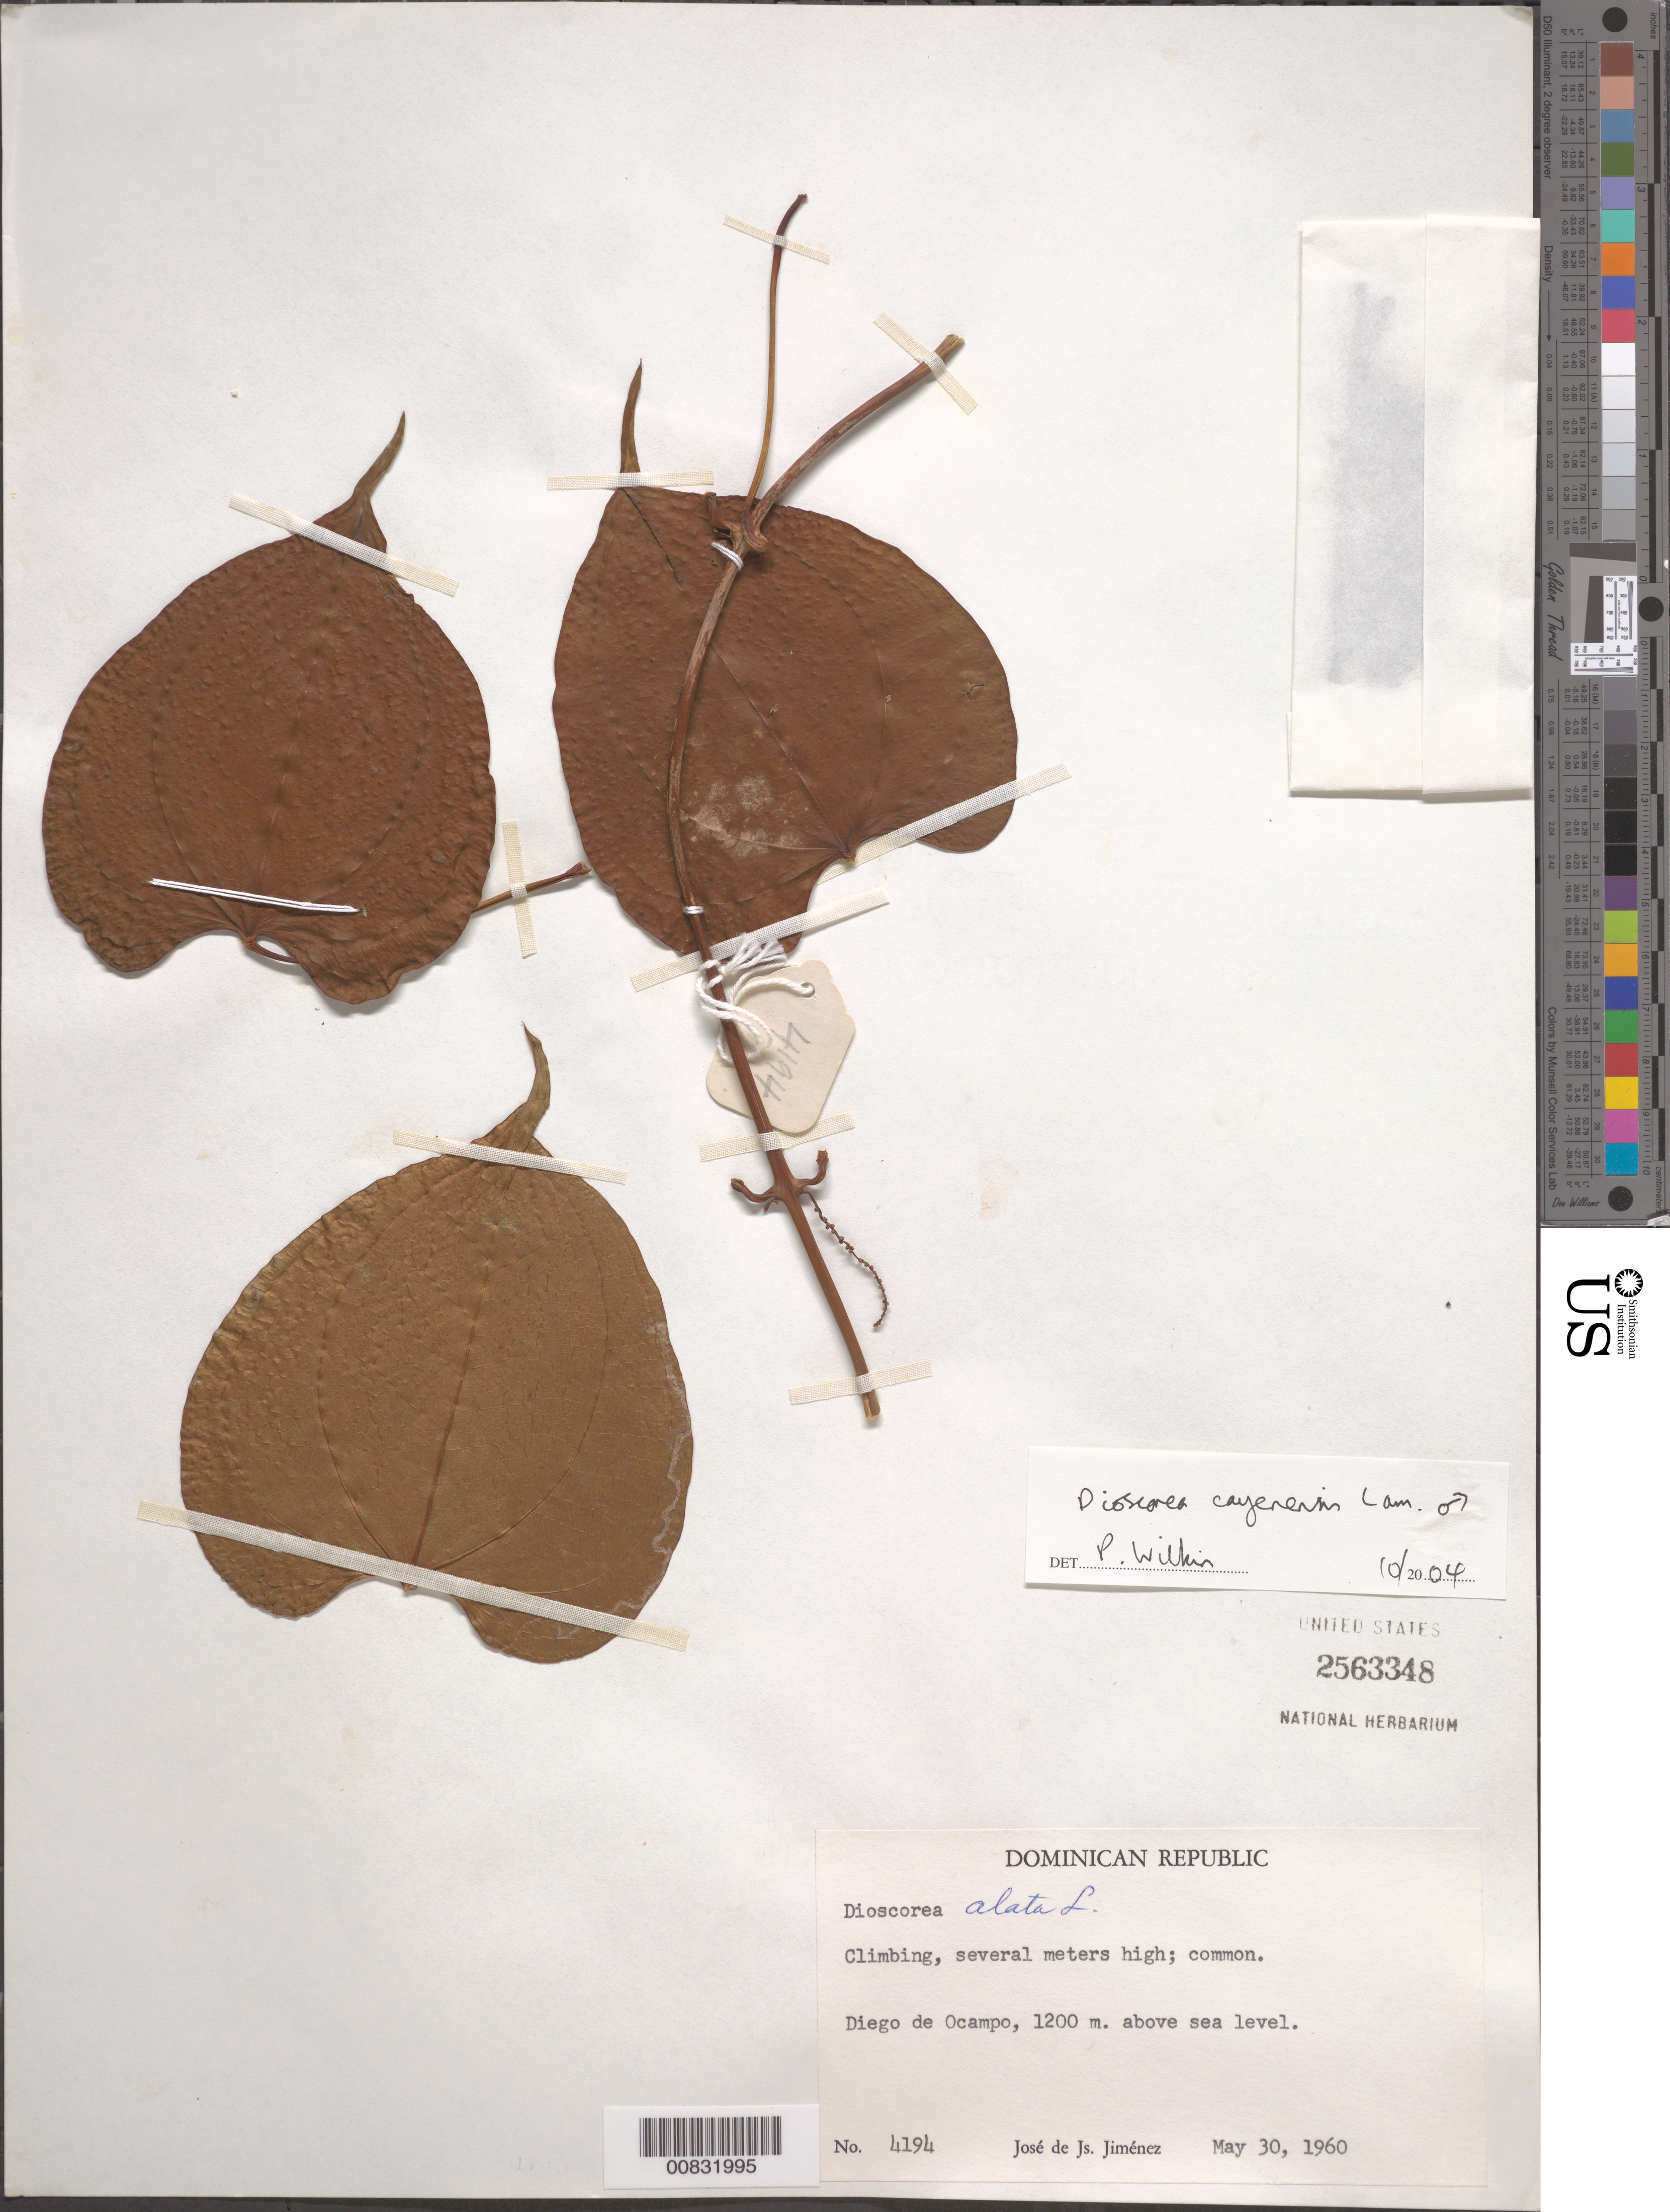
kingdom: Plantae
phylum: Tracheophyta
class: Liliopsida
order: Dioscoreales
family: Dioscoreaceae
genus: Dioscorea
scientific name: Dioscorea cayenensis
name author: Lam.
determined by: Wilkin, Paul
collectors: J. J. Jiménez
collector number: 4194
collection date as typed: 30 May 1960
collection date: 1960-05-30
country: Dominican Republic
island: Hispaniola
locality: Diego de Ocampo.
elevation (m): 1200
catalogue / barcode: US 2563348